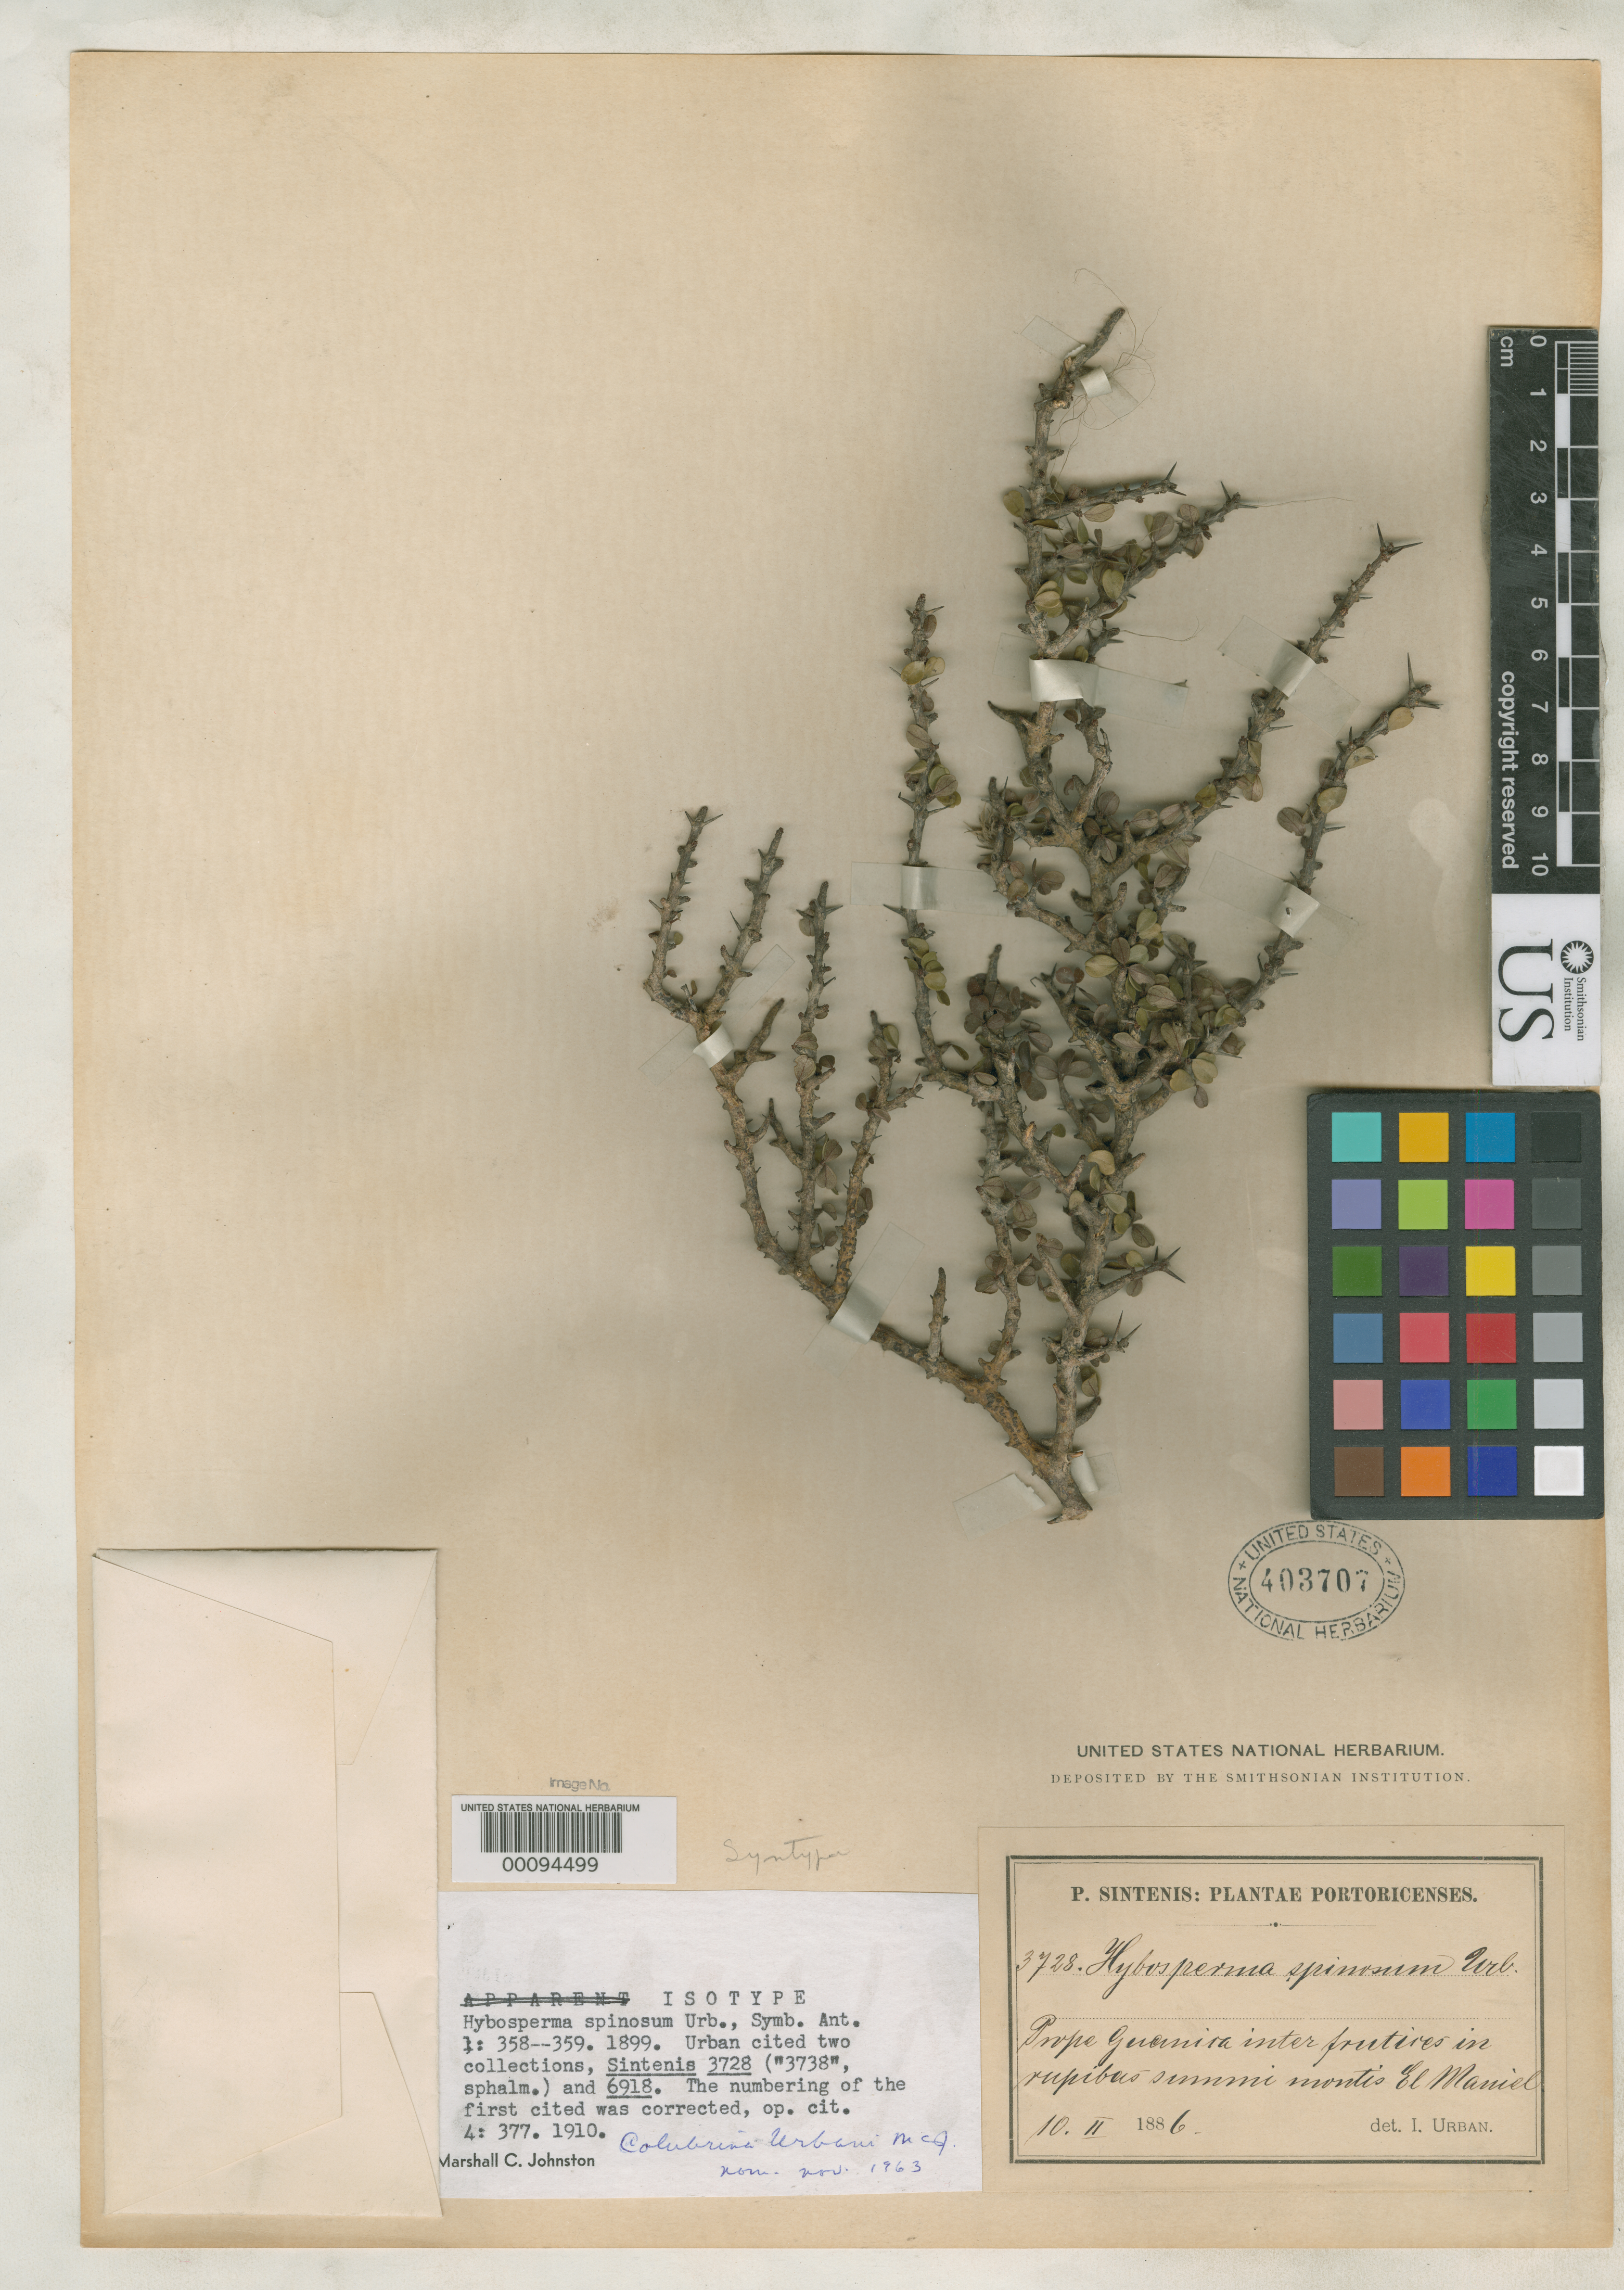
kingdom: Plantae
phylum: Tracheophyta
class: Magnoliopsida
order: Rosales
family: Rhamnaceae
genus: Hybosperma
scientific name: Hybosperma spinosum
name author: Urb.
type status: Syntype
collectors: P. Sintenis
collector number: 3728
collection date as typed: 10 Feb 1886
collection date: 1886-02-10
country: Puerto Rico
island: Greater Antilles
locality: Sierra de Naguabo ad Rio Blanco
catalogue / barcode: US 403707